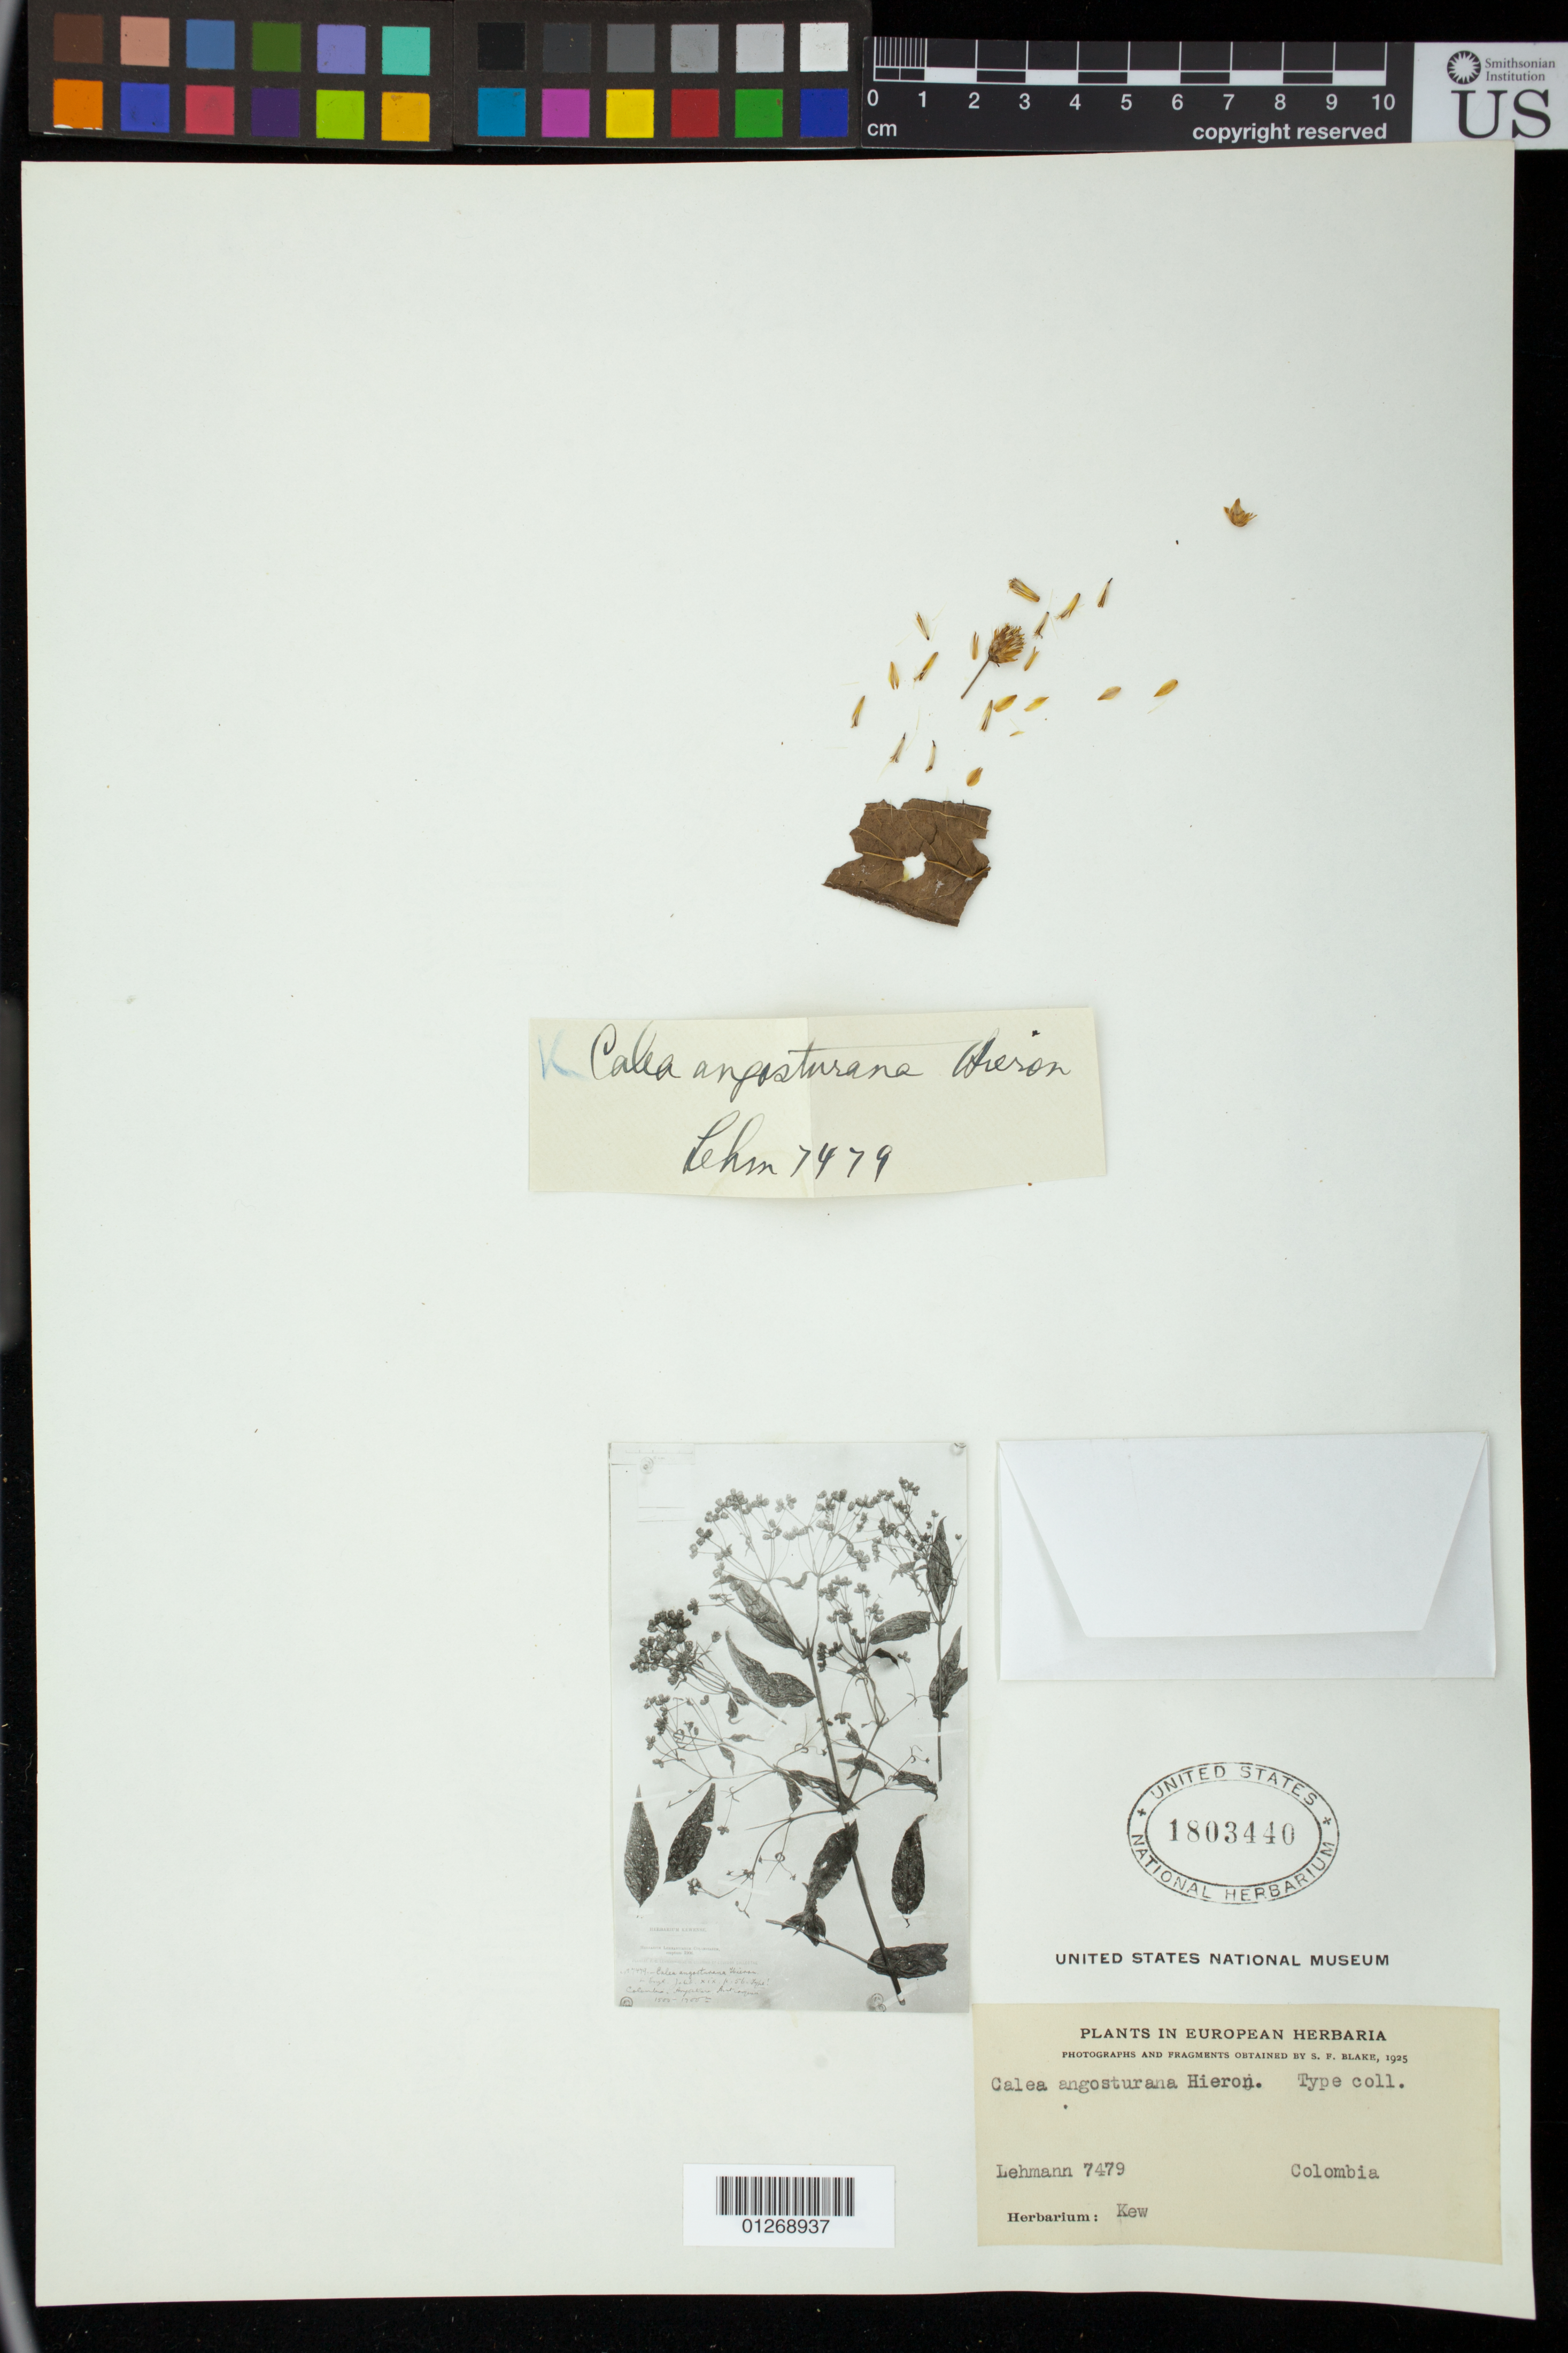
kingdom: Plantae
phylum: Tracheophyta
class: Magnoliopsida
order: Asterales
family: Asteraceae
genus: Calea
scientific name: Calea angosturana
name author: Hieron.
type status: Type Collection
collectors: F. C. Lehmann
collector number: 7479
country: Colombia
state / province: Antioquia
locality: Angostura.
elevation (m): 1500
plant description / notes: Photograph and fragmentary material of type specimen ex herb. Kew.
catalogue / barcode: US 1803440